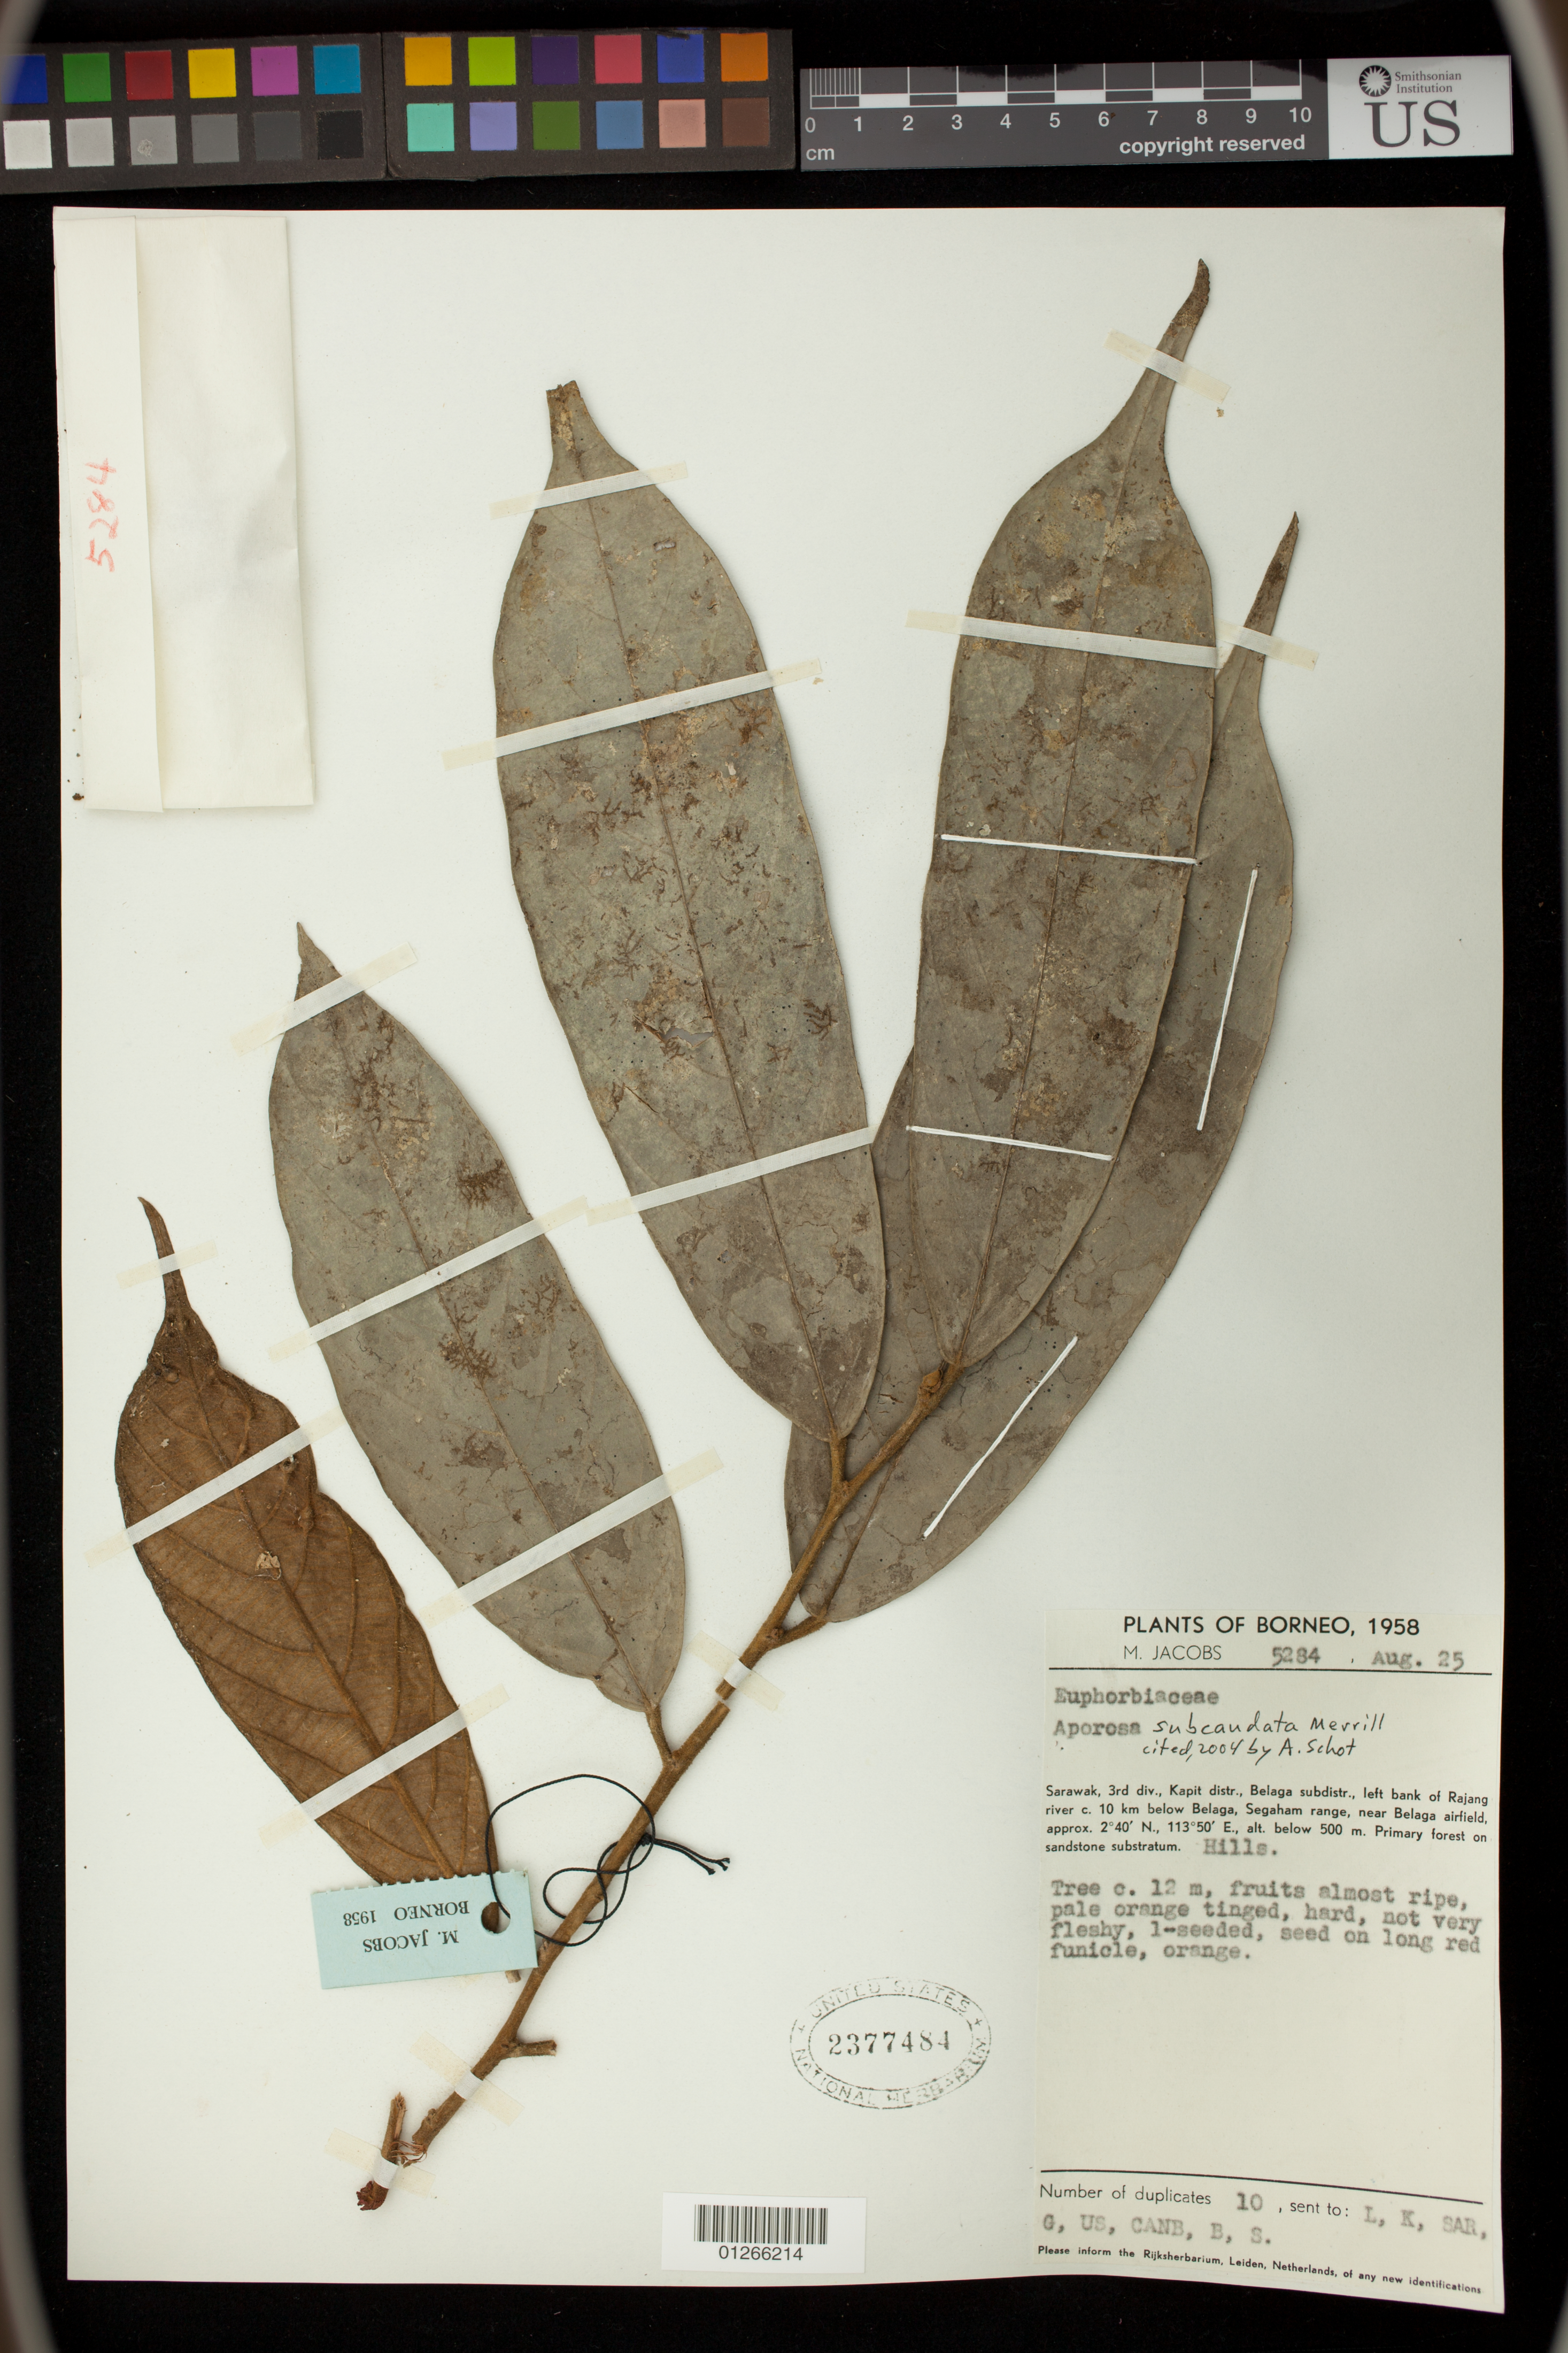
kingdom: Plantae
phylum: Tracheophyta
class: Magnoliopsida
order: Malpighiales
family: Phyllanthaceae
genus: Aporosa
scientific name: Aporosa subcaudata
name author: Merr.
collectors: M. Jacobs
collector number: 5284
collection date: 1958-08-25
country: Malaysia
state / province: Sarawak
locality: Borneo. 3rd div., Kapit distr., Belaga sub distr., left bank of Rajang river c. 10 km below Belaga, Segaham range, near Balaga airfield.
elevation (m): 0